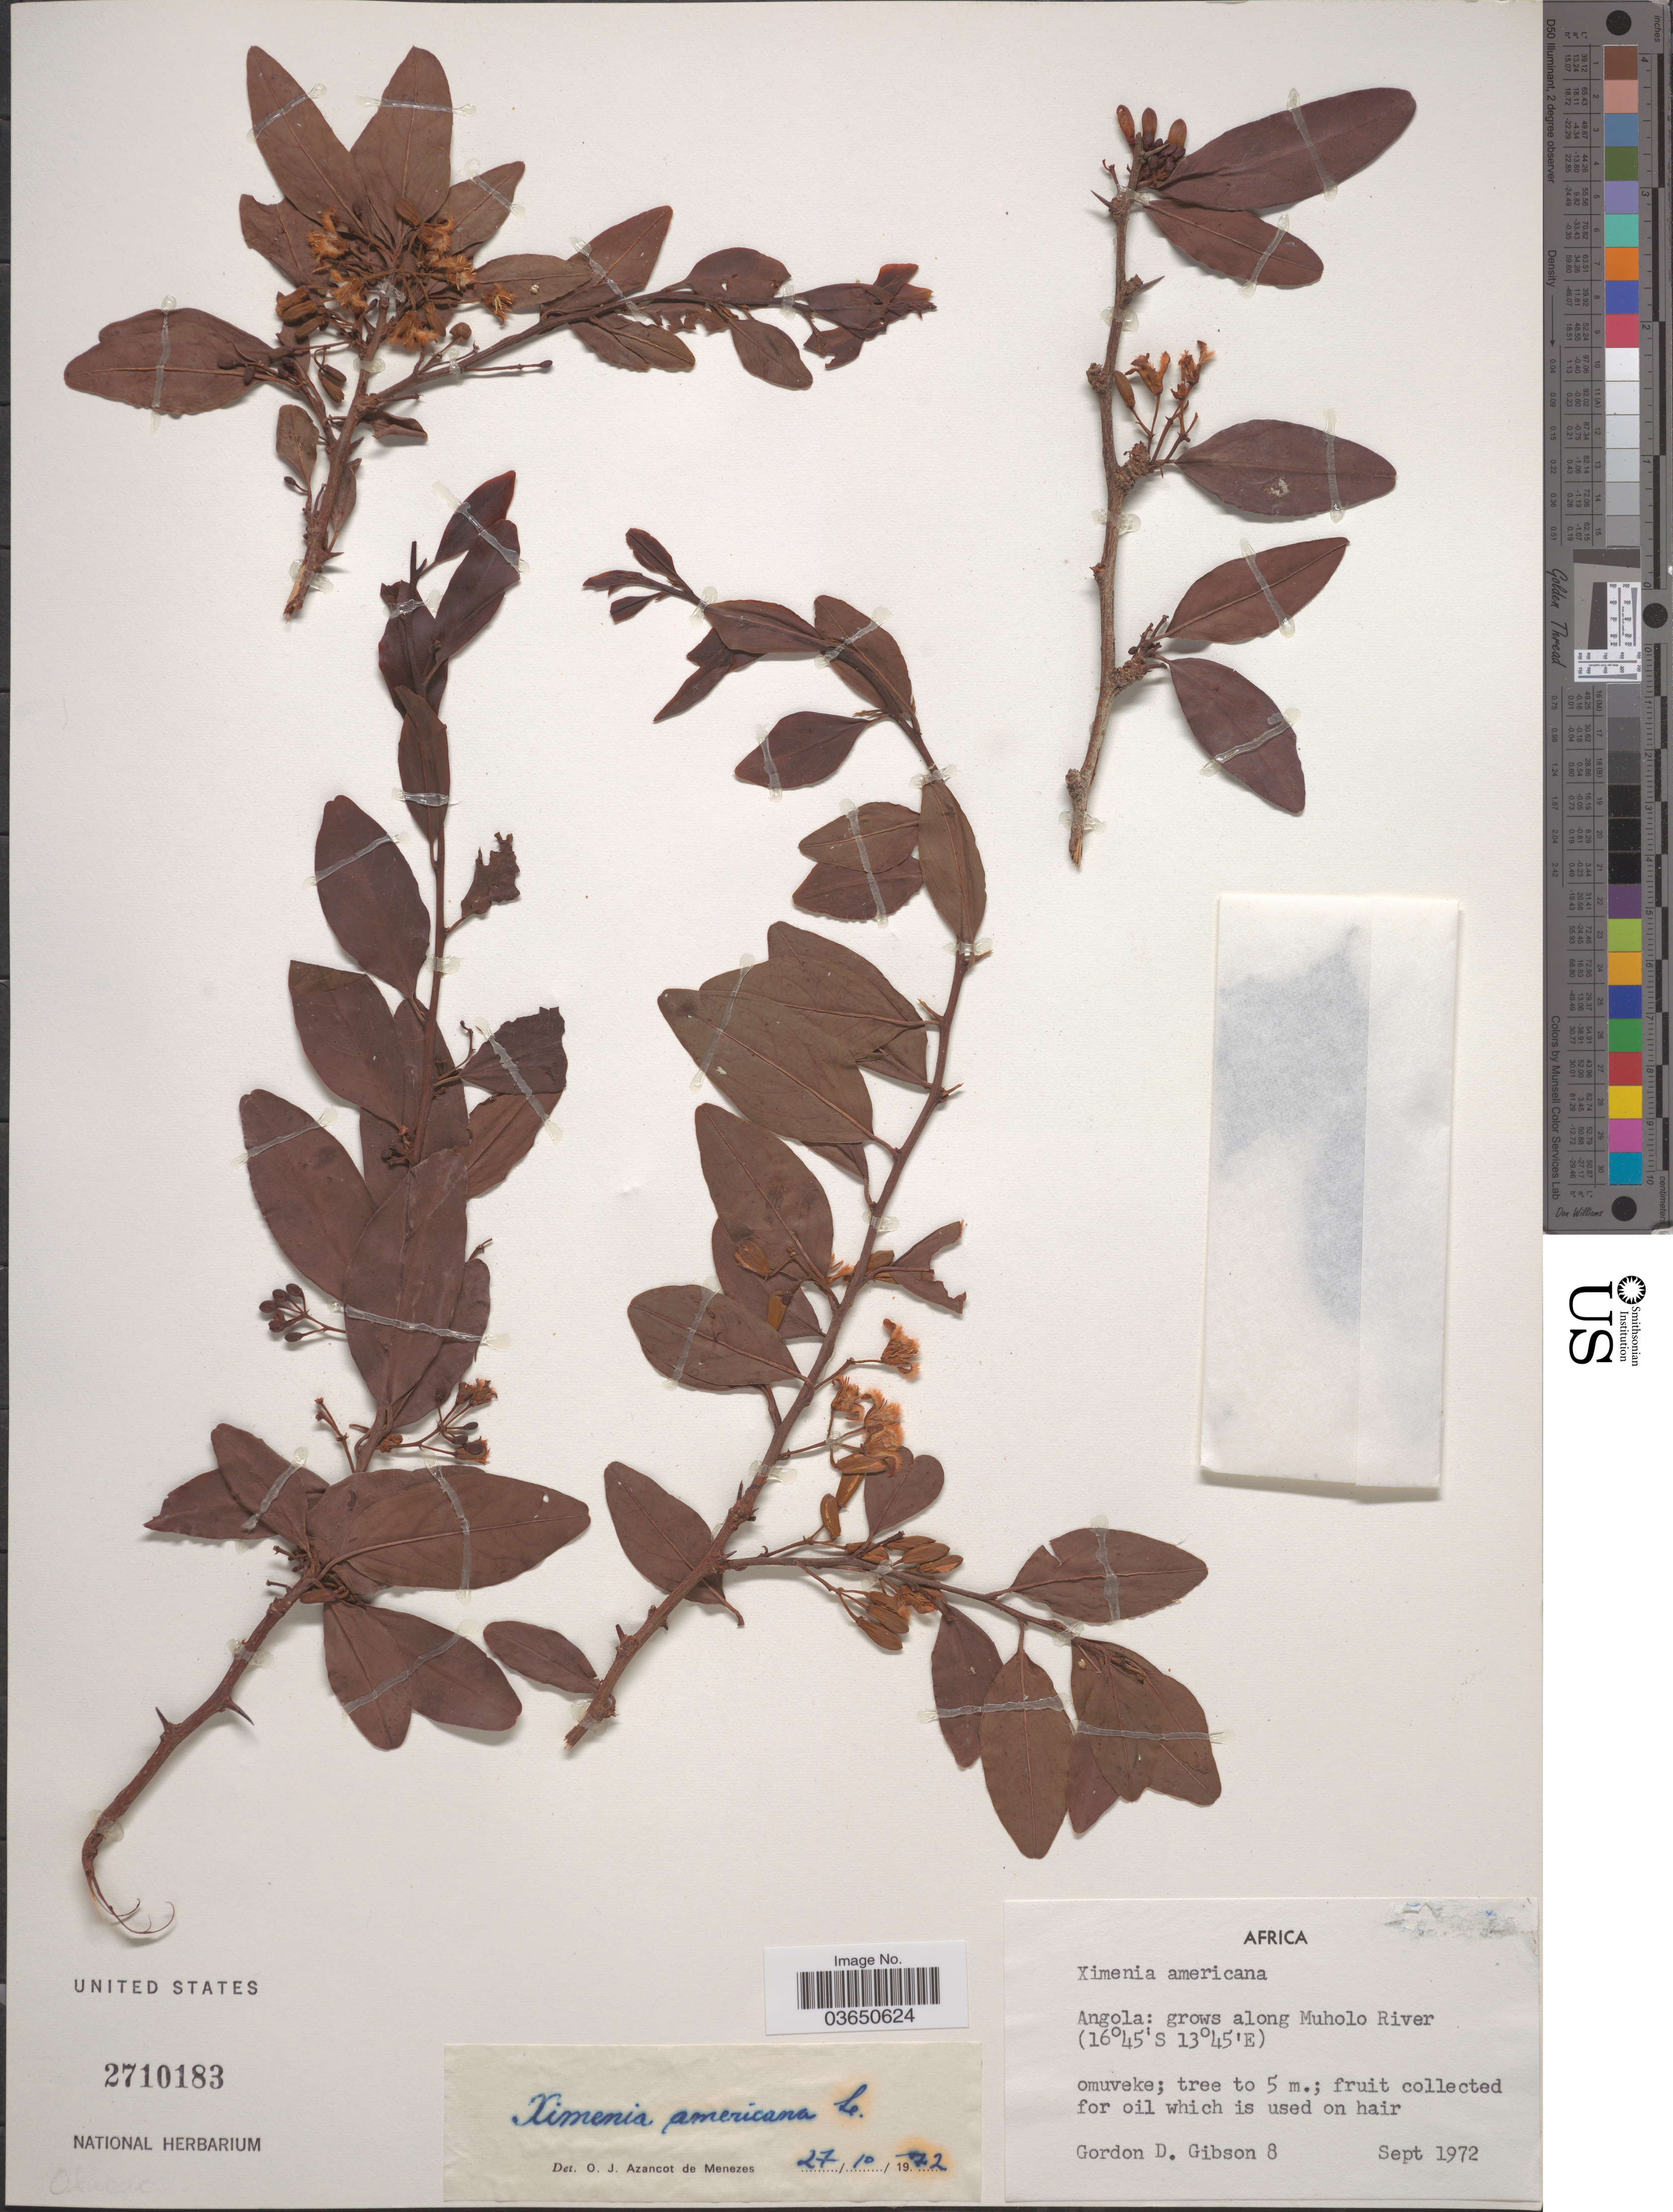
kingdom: Plantae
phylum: Tracheophyta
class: Magnoliopsida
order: Santalales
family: Ximeniaceae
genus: Ximenia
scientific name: Ximenia americana var. americana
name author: L.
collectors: G. D. Gibson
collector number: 8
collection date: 1972-09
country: Angola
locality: Grows along Muholo River.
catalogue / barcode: US 2710183